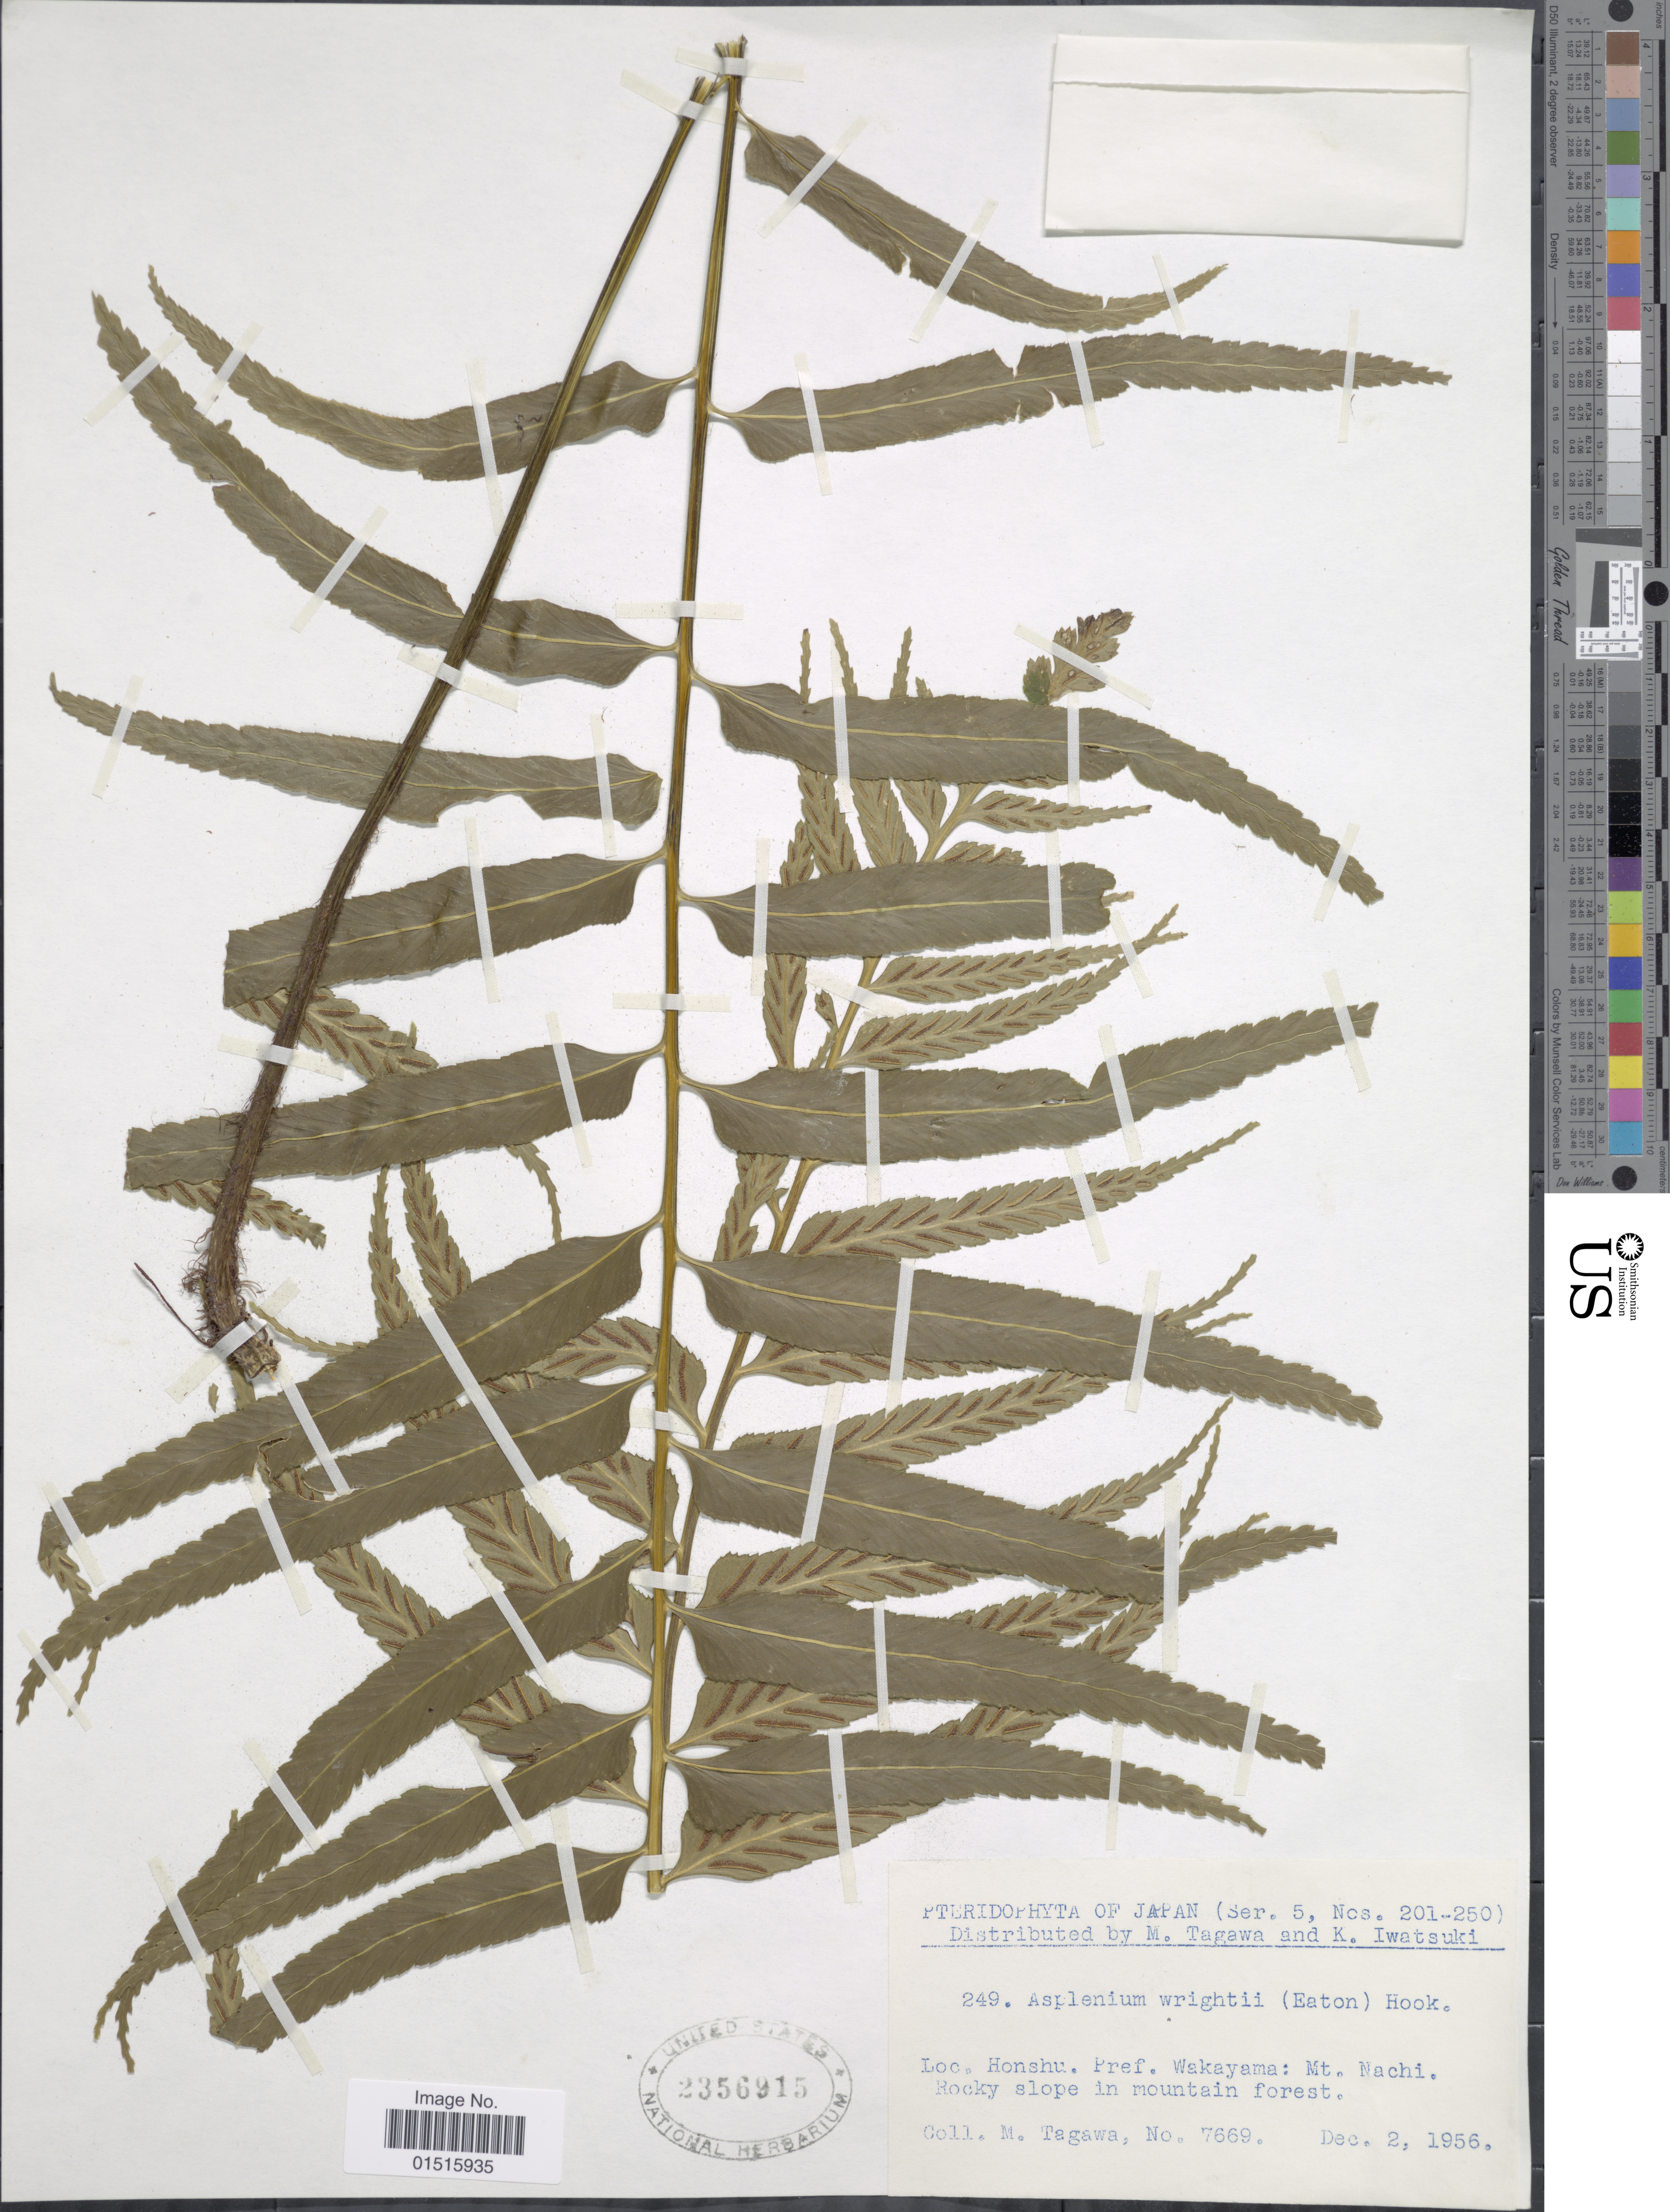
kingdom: Plantae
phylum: Tracheophyta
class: Polypodiopsida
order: Polypodiales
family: Aspleniaceae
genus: Asplenium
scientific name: Asplenium wrightii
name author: D.C. Eaton ex Hook.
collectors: M. Tagawa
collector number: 7669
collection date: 1956-12-02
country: Japan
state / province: Wakayama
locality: Honshu. Pref. Wakayama: Mt. Nachi, Rocky slope in mountain forest.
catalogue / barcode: US 2356915